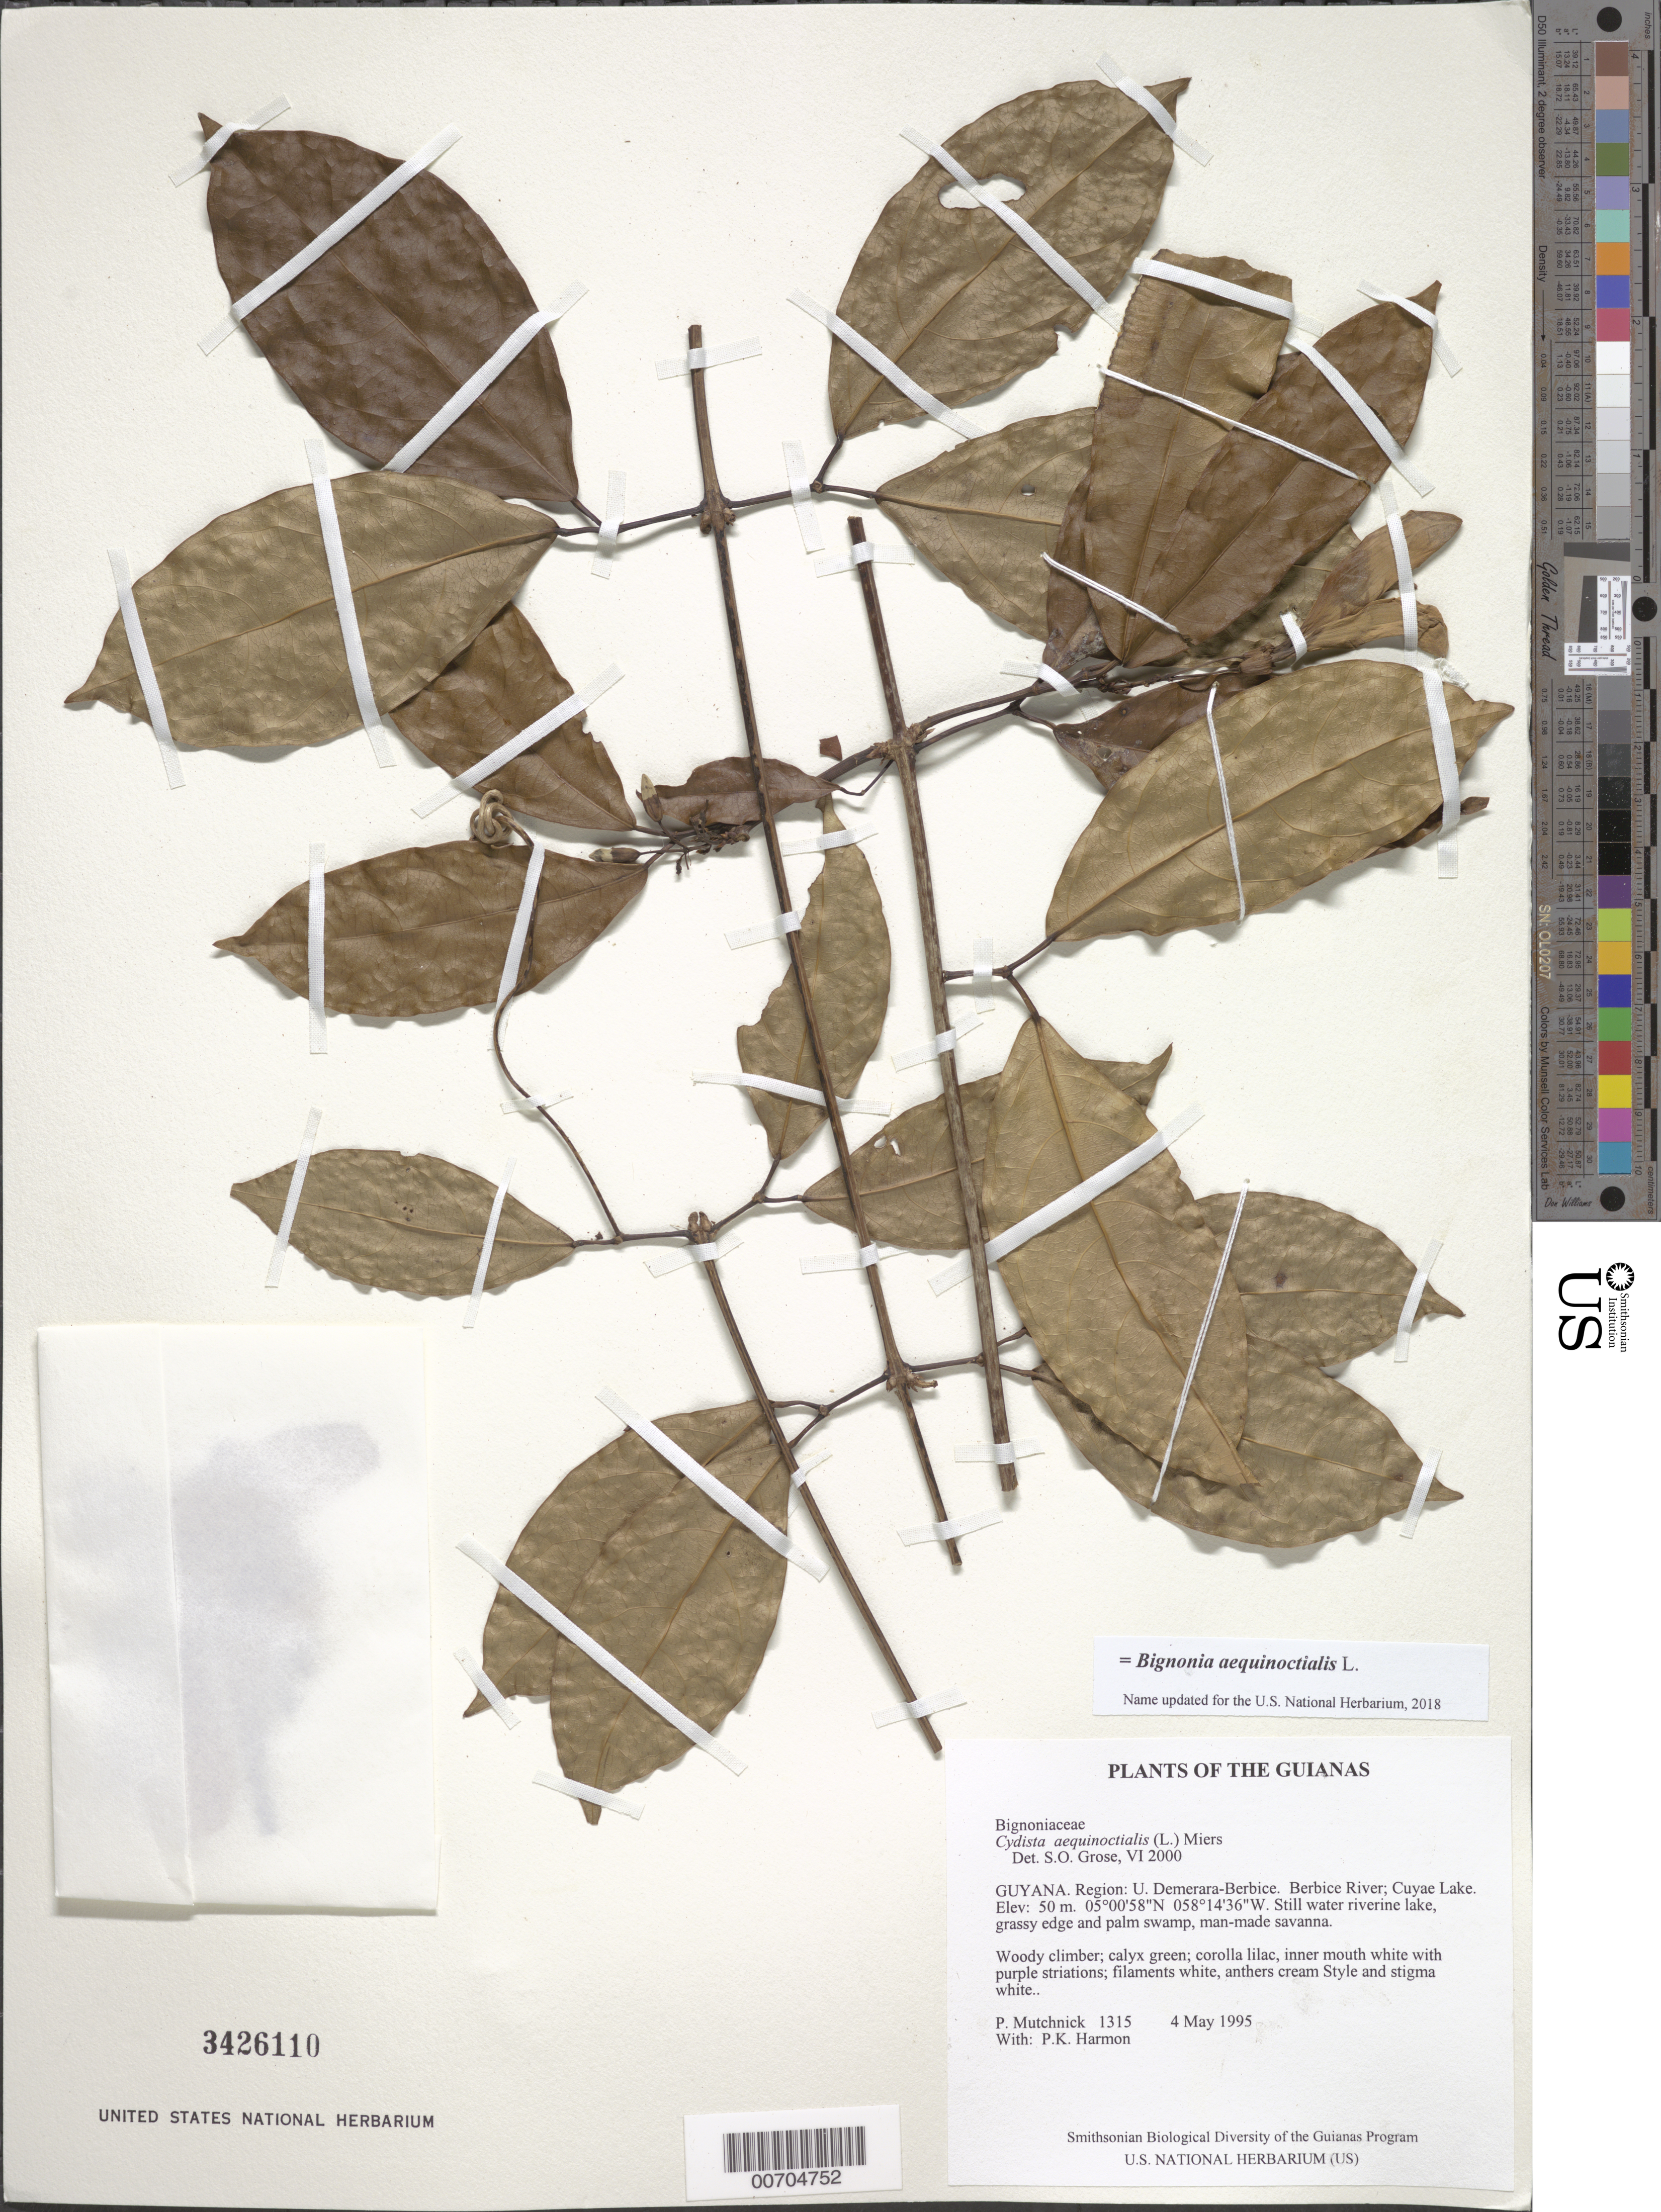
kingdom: Plantae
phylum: Tracheophyta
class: Magnoliopsida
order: Lamiales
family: Bignoniaceae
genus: Bignonia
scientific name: Bignonia aequinoctialis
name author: L.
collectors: P. Mutchnick & P. Harmon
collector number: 1315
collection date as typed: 4 May 1995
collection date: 1995-05-04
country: Guyana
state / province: U. Demerara-Berbice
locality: Berbice River; Cuyae Lake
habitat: Still water riverine lake, grassy edge and palm swamp, man-made savanna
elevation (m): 50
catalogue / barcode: US 3426110